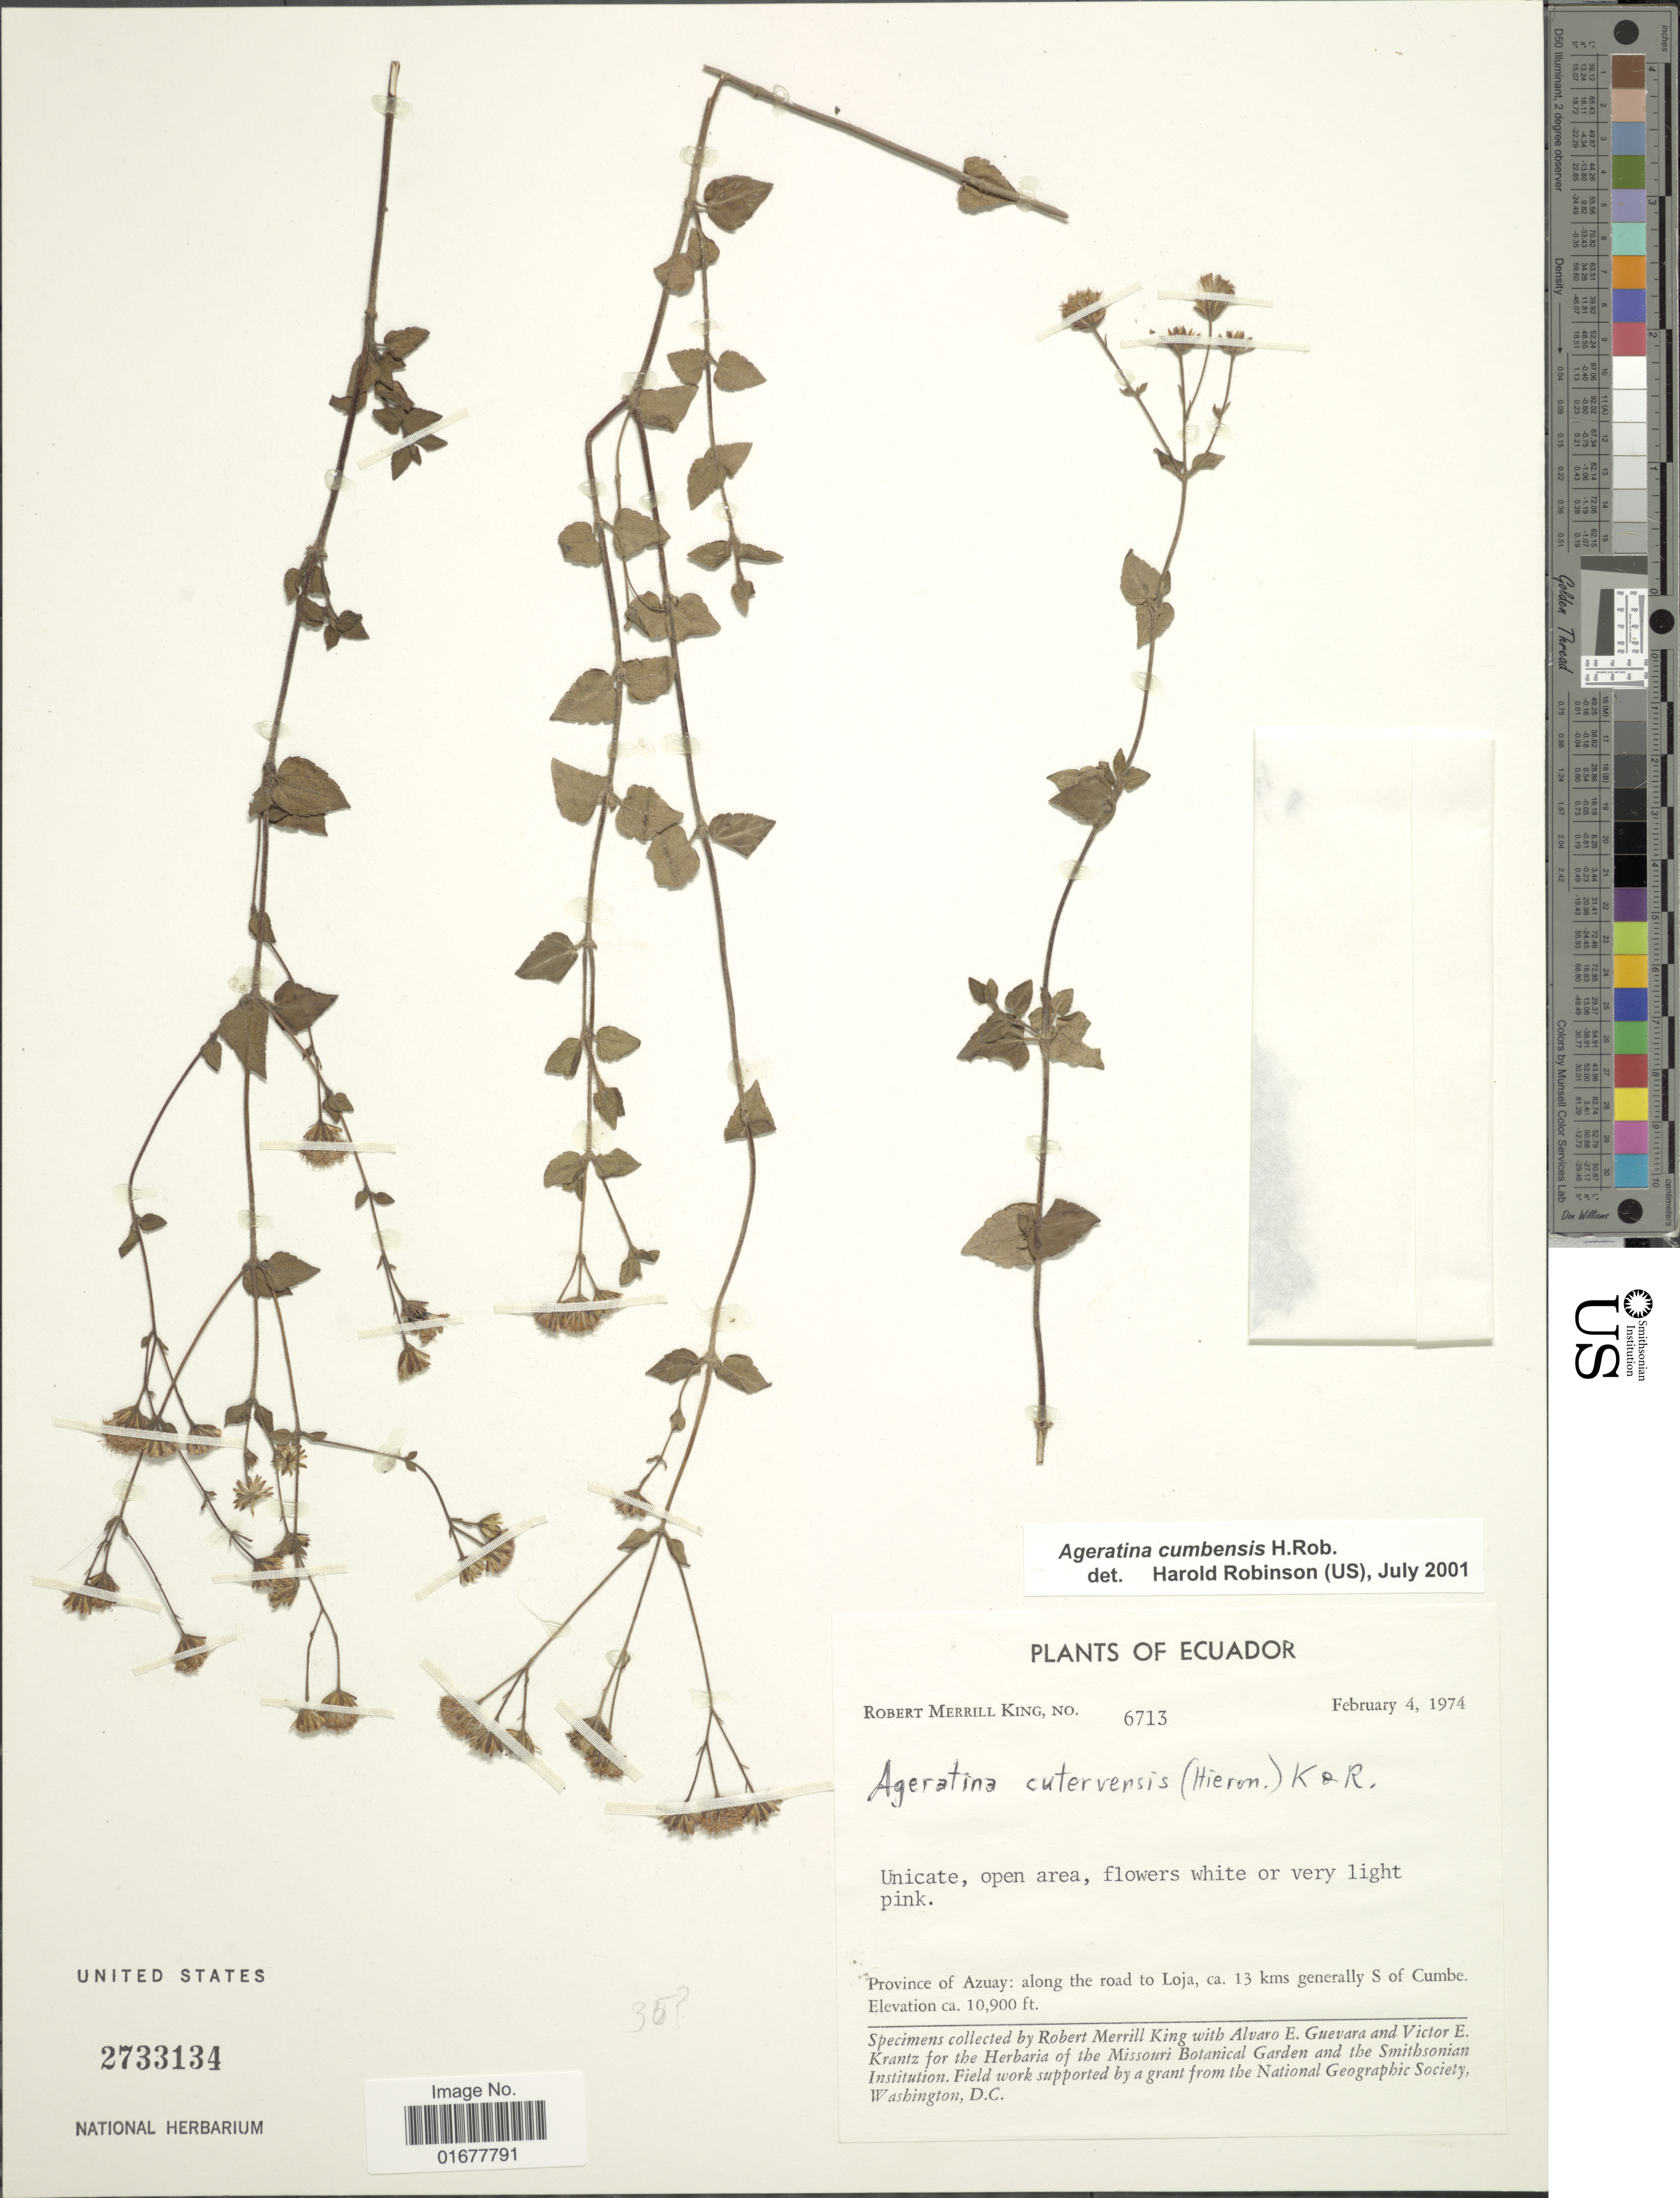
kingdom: Plantae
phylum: Tracheophyta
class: Magnoliopsida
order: Asterales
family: Asteraceae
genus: Ageratina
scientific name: Ageratina cumbensis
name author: H. Rob.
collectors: R. M. King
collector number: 6713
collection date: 1974-02-04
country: Ecuador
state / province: Azuay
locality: Along the road to Loja, ca. 13 kms generally S of Cumbe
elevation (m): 33223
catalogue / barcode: US 2733134